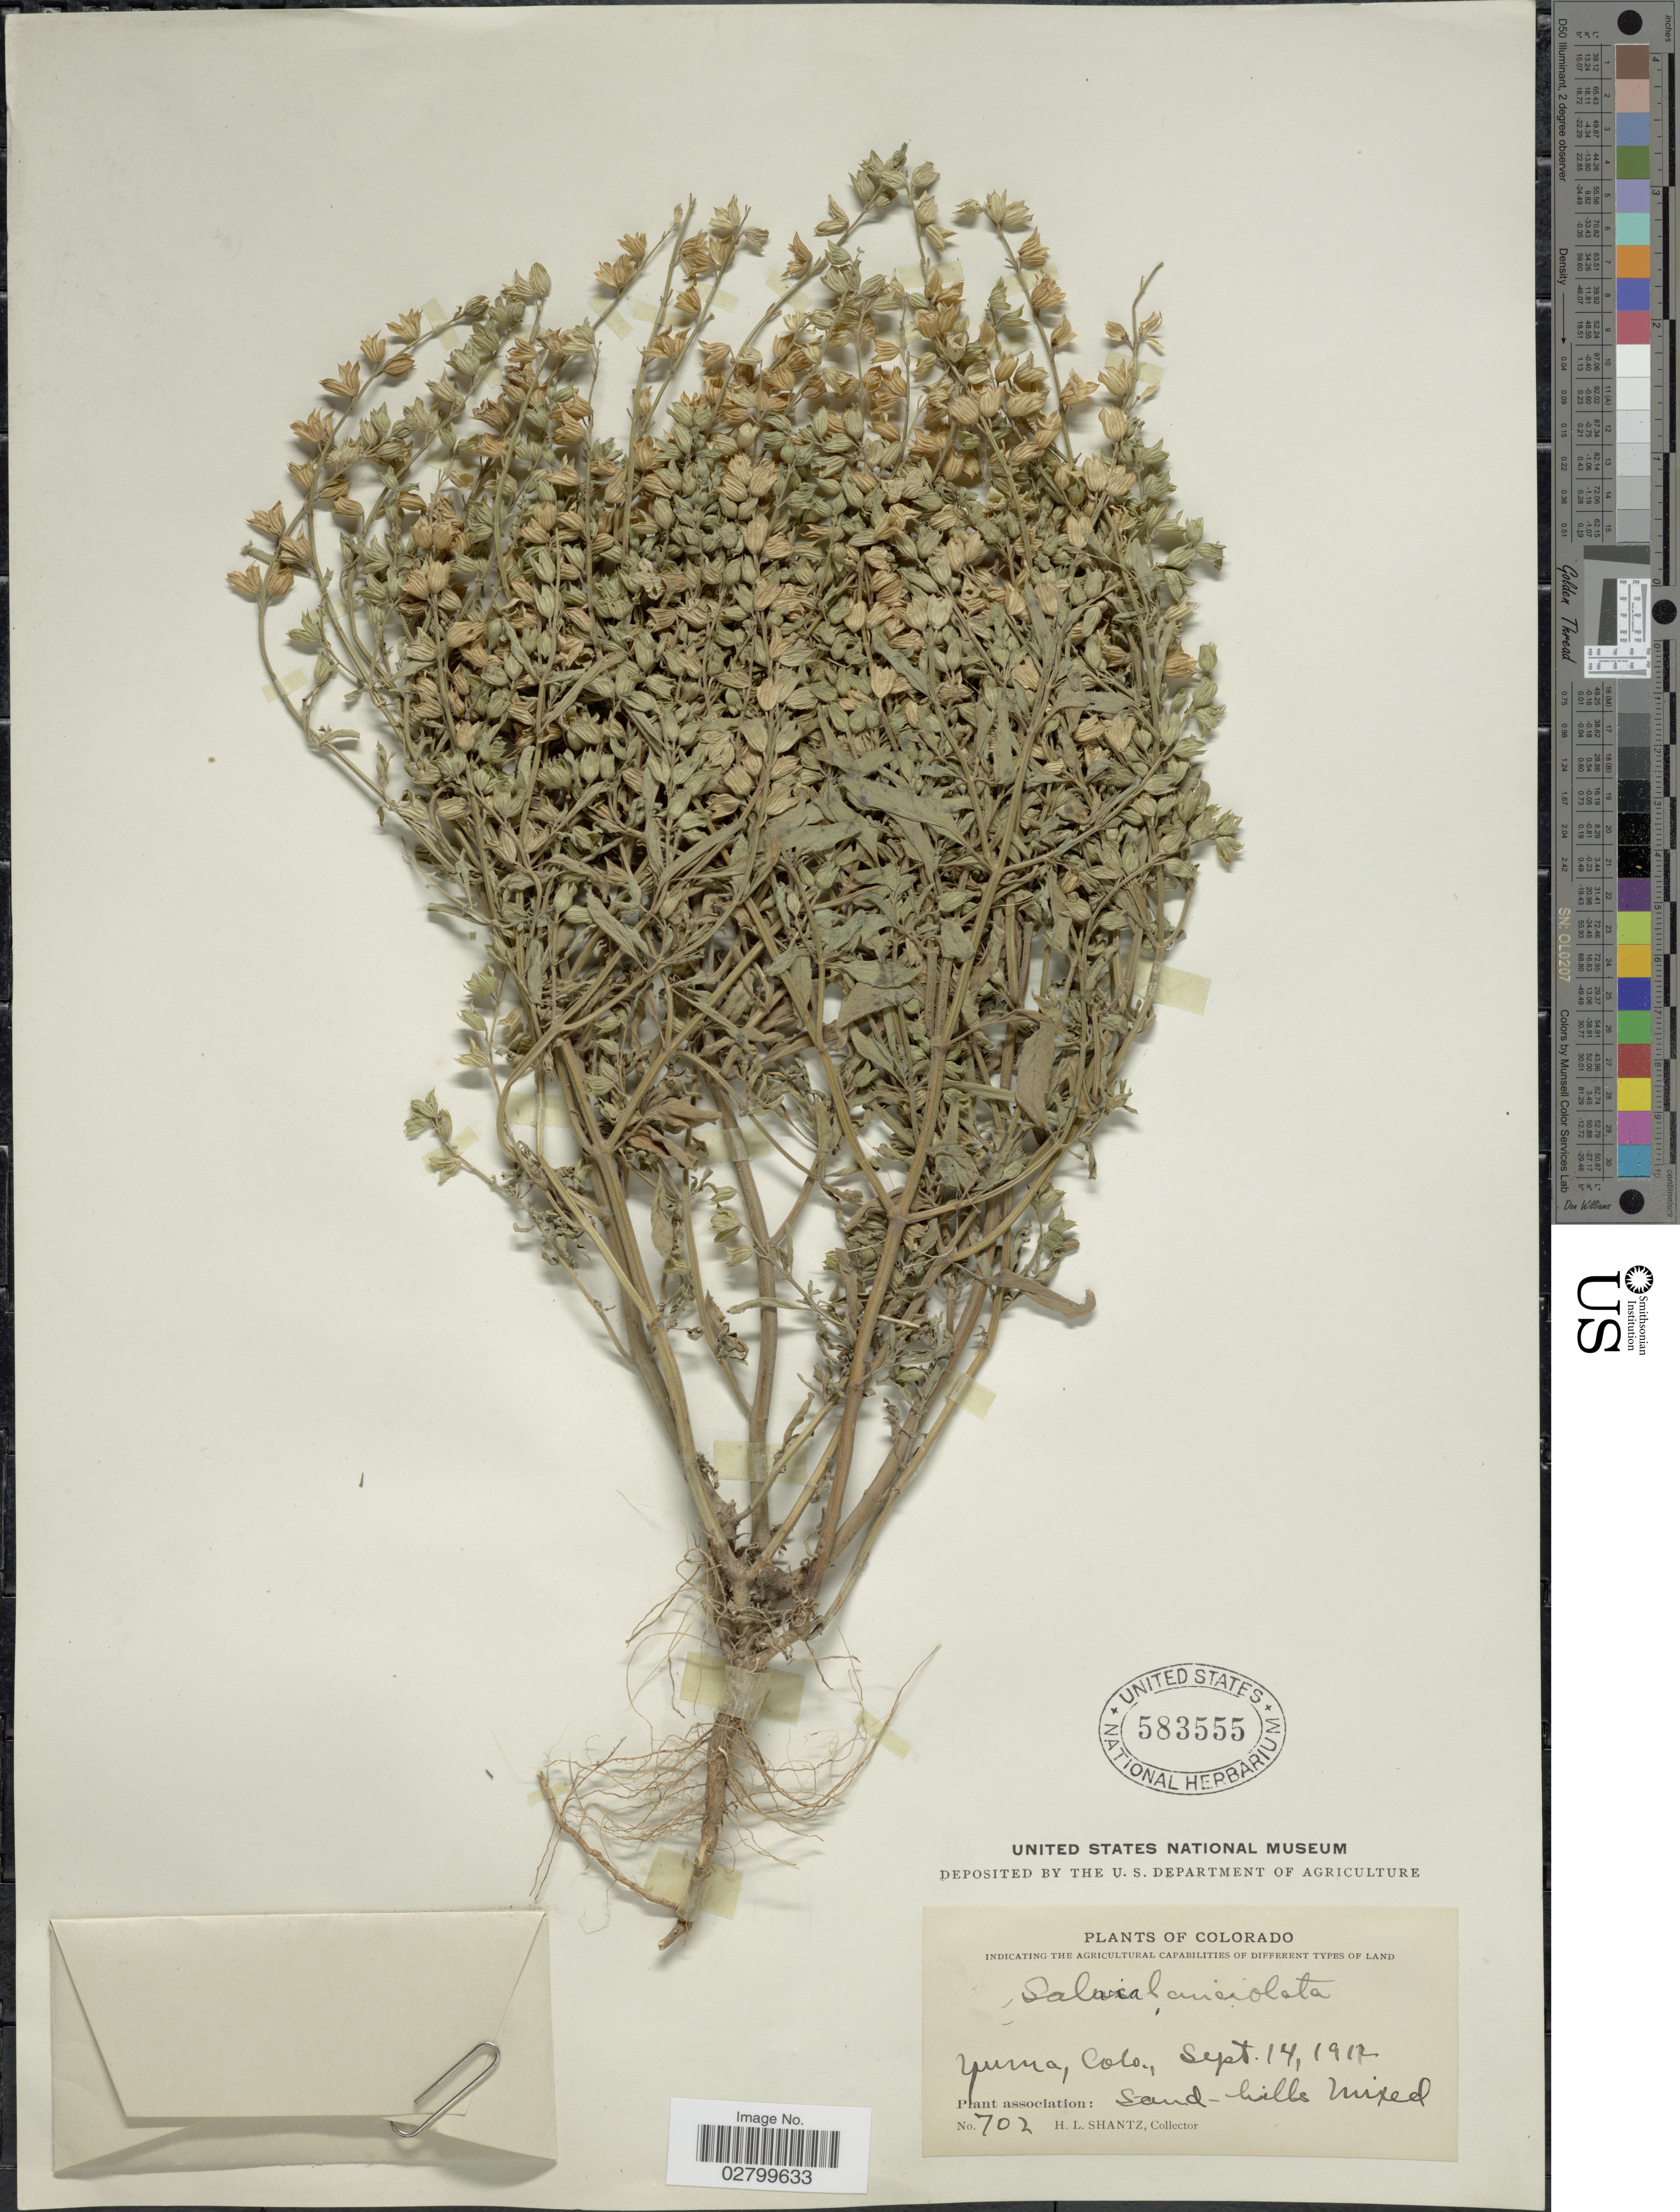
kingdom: Plantae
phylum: Tracheophyta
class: Magnoliopsida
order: Lamiales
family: Lamiaceae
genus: Salvia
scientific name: Salvia lanceolata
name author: Brouss.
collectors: H. Shantz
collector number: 702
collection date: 1912-09-14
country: United States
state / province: Colorado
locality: Yuma, Colorado.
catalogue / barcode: US 583555